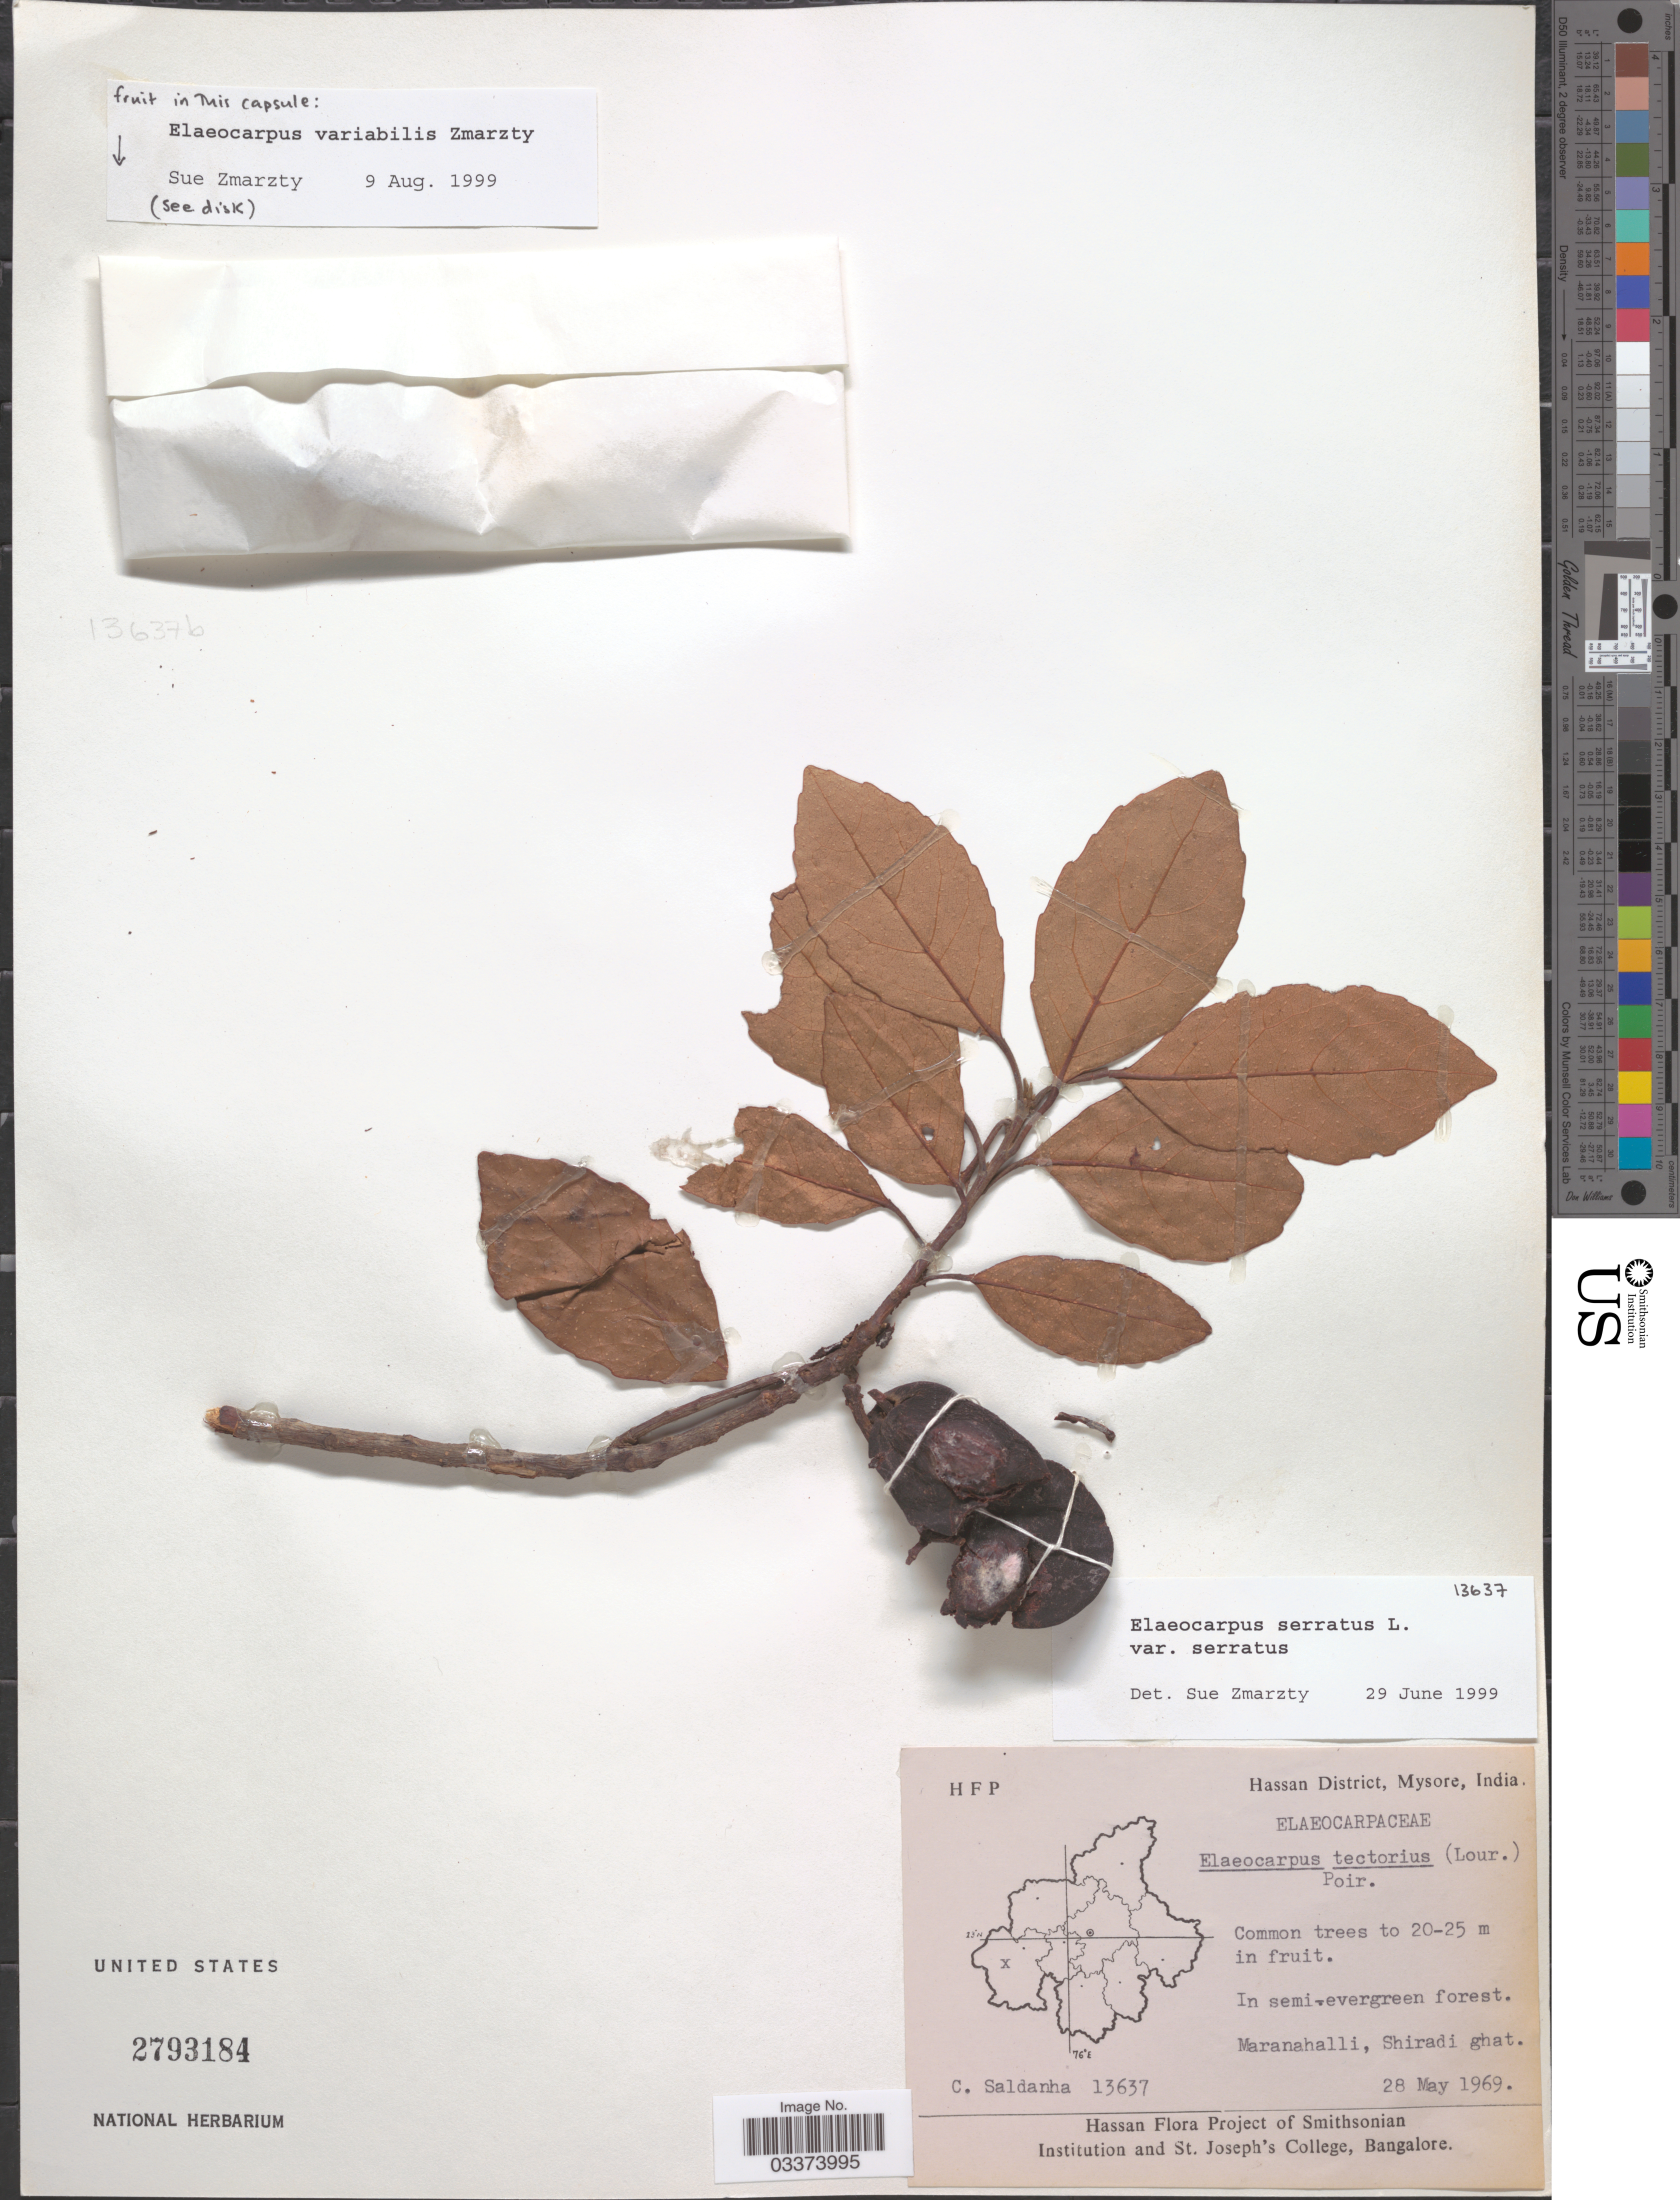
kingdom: Plantae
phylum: Tracheophyta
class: Magnoliopsida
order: Oxalidales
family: Elaeocarpaceae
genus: Elaeocarpus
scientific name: Elaeocarpus serratus var. serratus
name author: L.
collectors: C. Saldanha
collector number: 13637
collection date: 1969-05-28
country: India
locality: Hassan District, Mysore. Maranahalli, Shiradi ghat.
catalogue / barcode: US 2793184